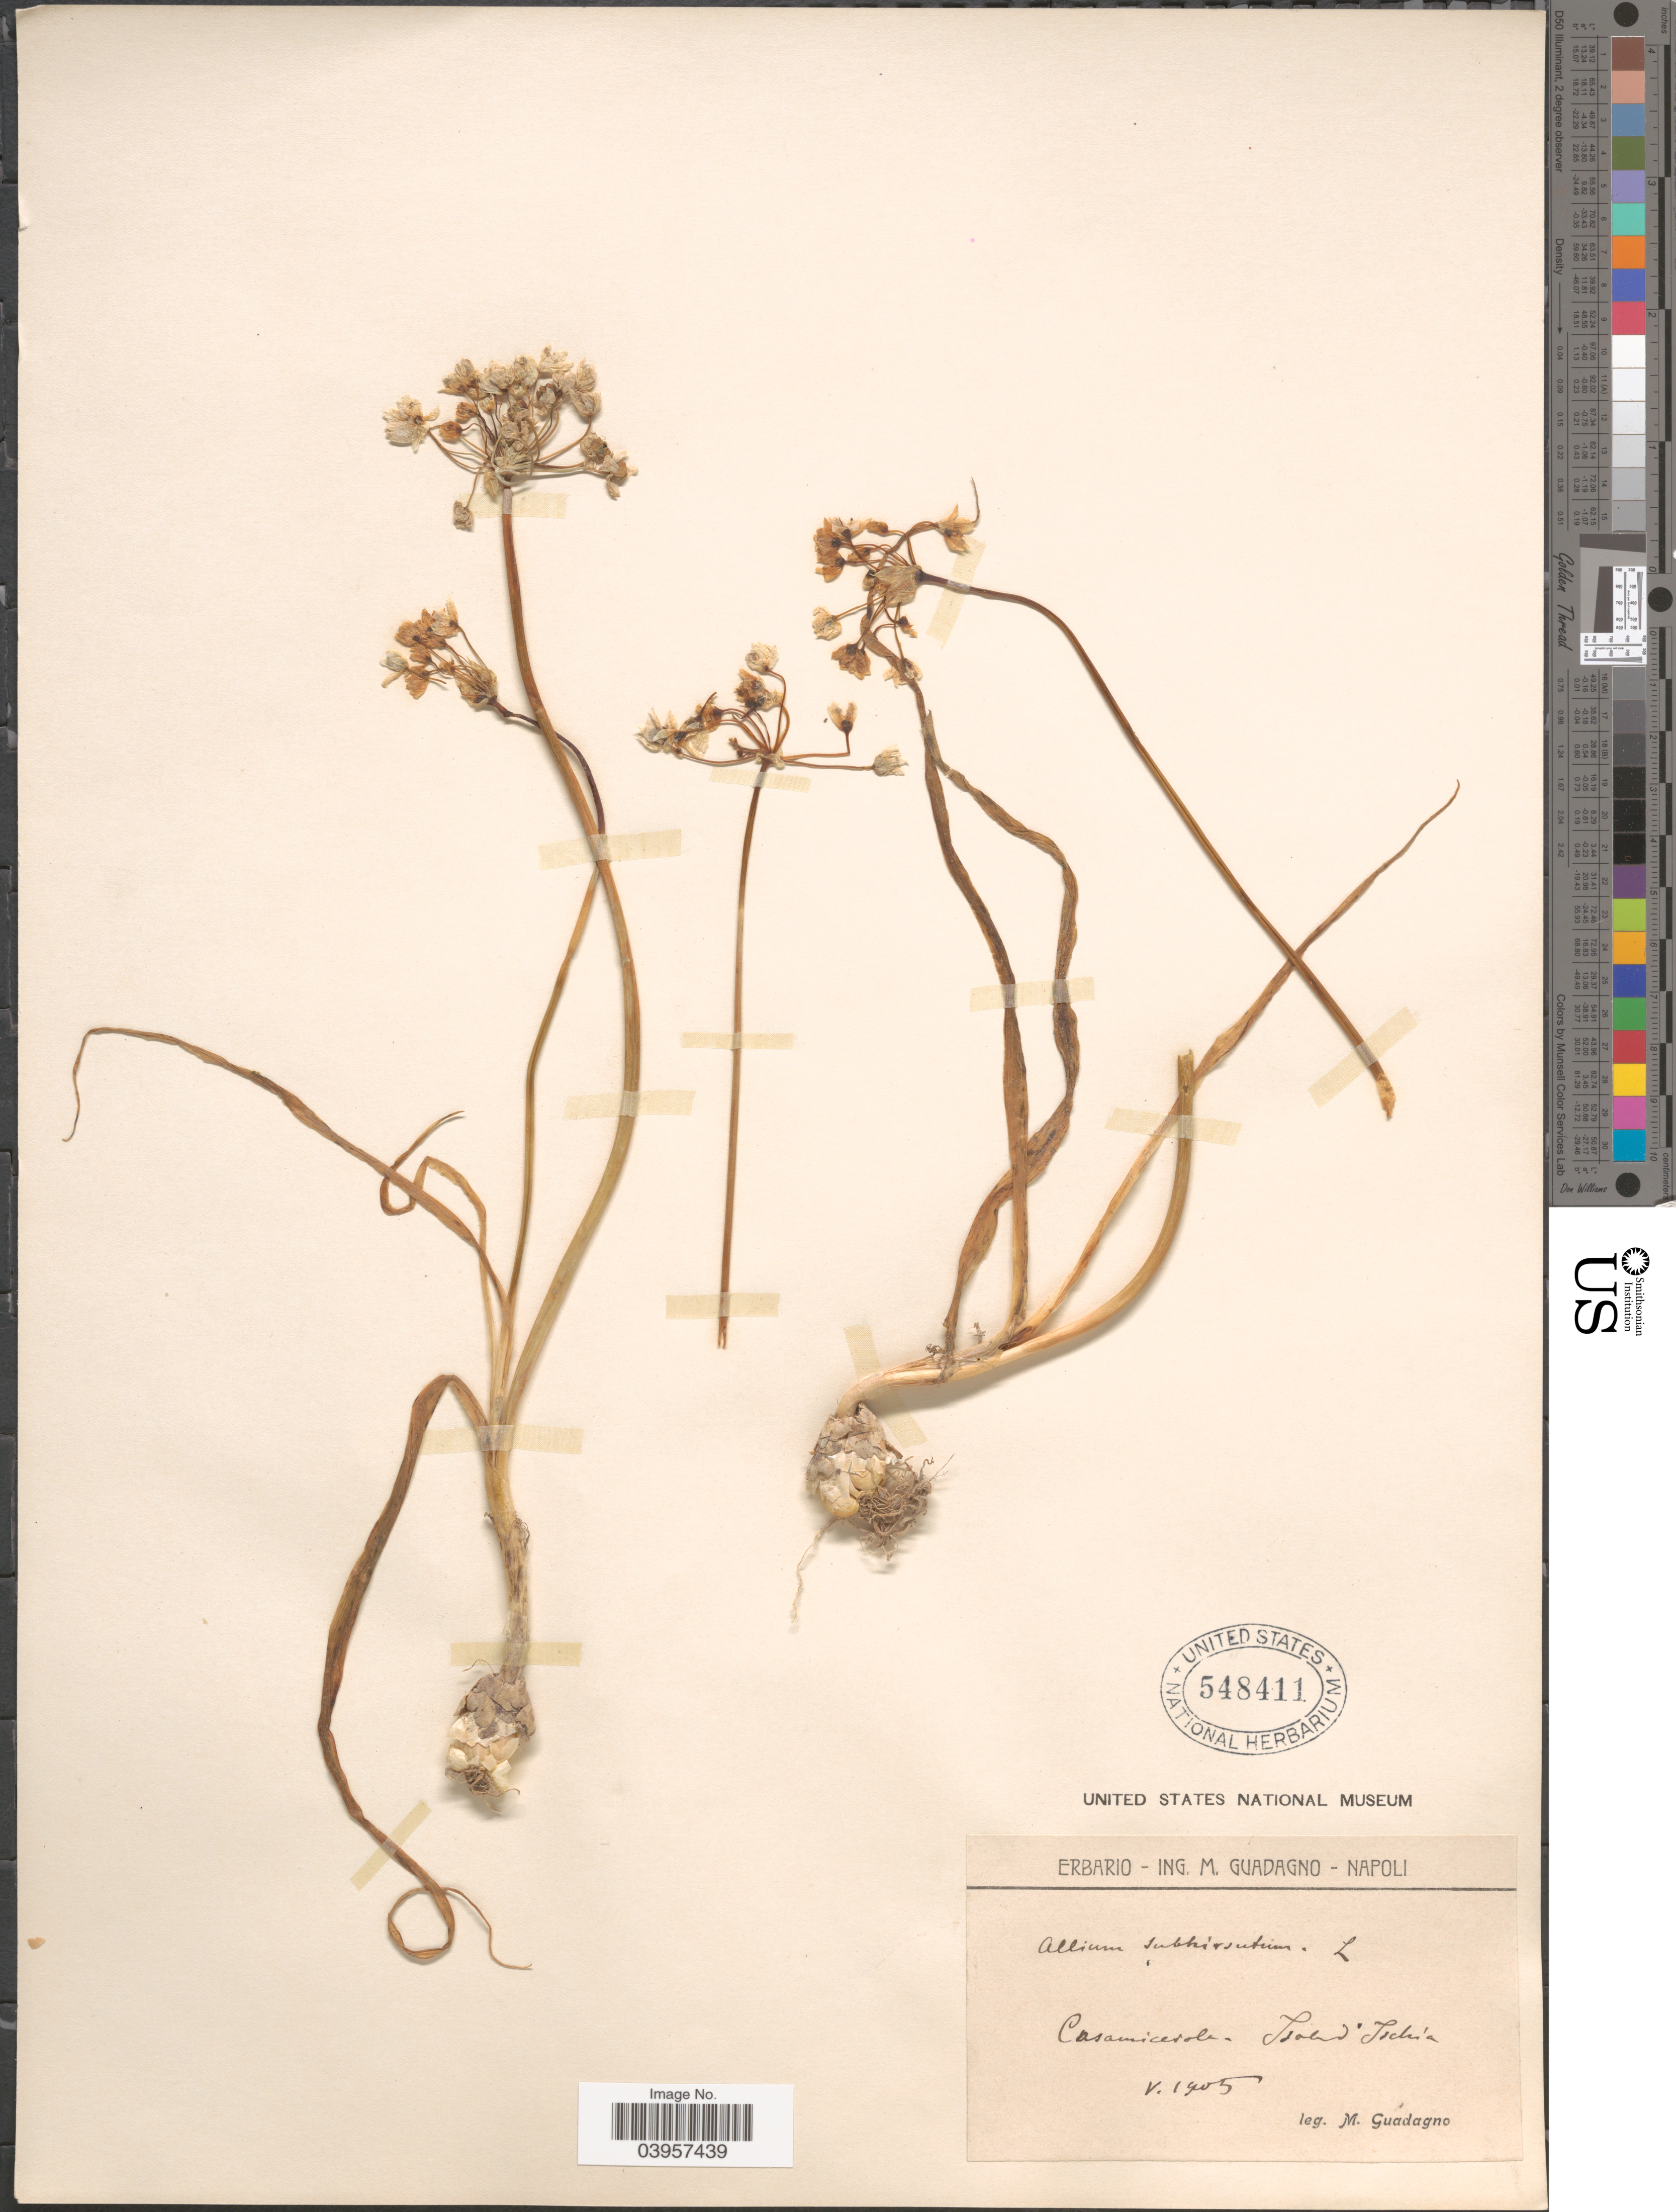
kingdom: Plantae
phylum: Tracheophyta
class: Liliopsida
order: Asparagales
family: Amaryllidaceae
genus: Allium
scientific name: Allium subhirsutum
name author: L.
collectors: M. Guadagno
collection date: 1905-05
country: Italy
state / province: Campania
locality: Casamicciola - Isola d'Ischia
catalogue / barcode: US 548411